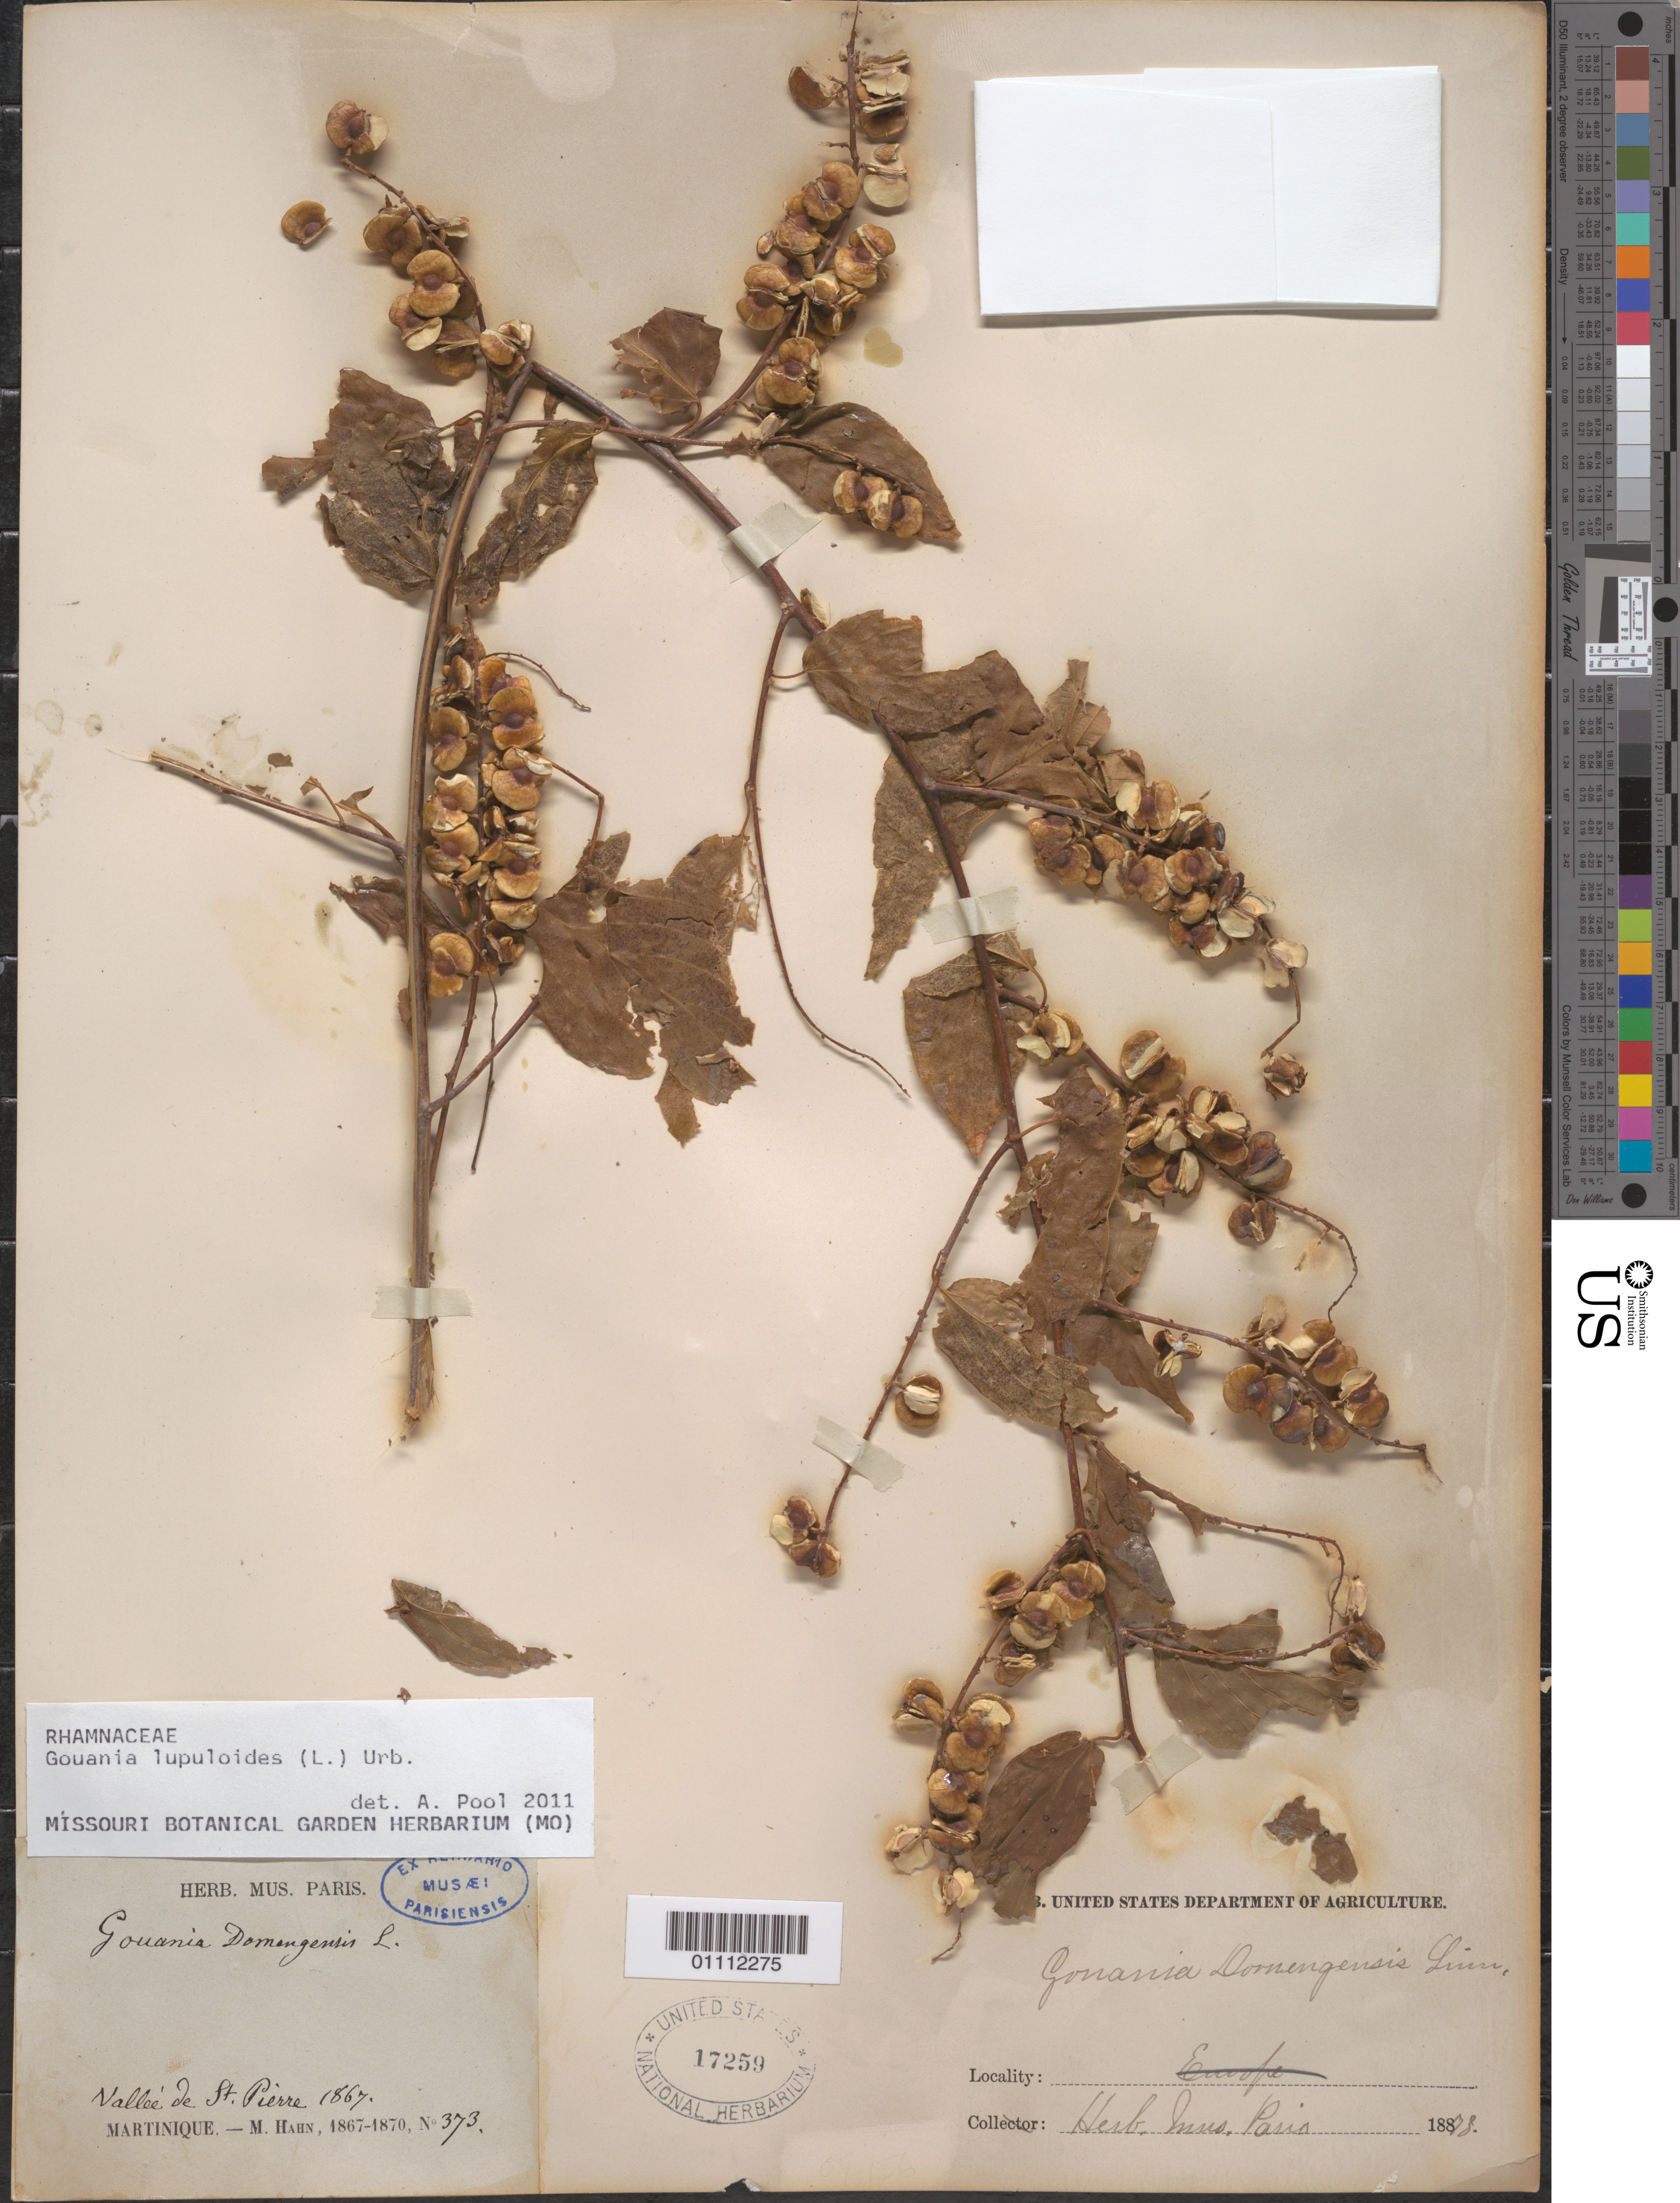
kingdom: Plantae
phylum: Tracheophyta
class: Magnoliopsida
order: Rosales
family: Rhamnaceae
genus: Gouania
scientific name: Gouania lupuloides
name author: (L.) Urb.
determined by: Pool, A., (MO), Missouri Botanical Garden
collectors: M. Hahn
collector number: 373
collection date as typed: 1887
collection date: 1887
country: Martinique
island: Martinique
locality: Vallée de St. Pierre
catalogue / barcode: US 17259